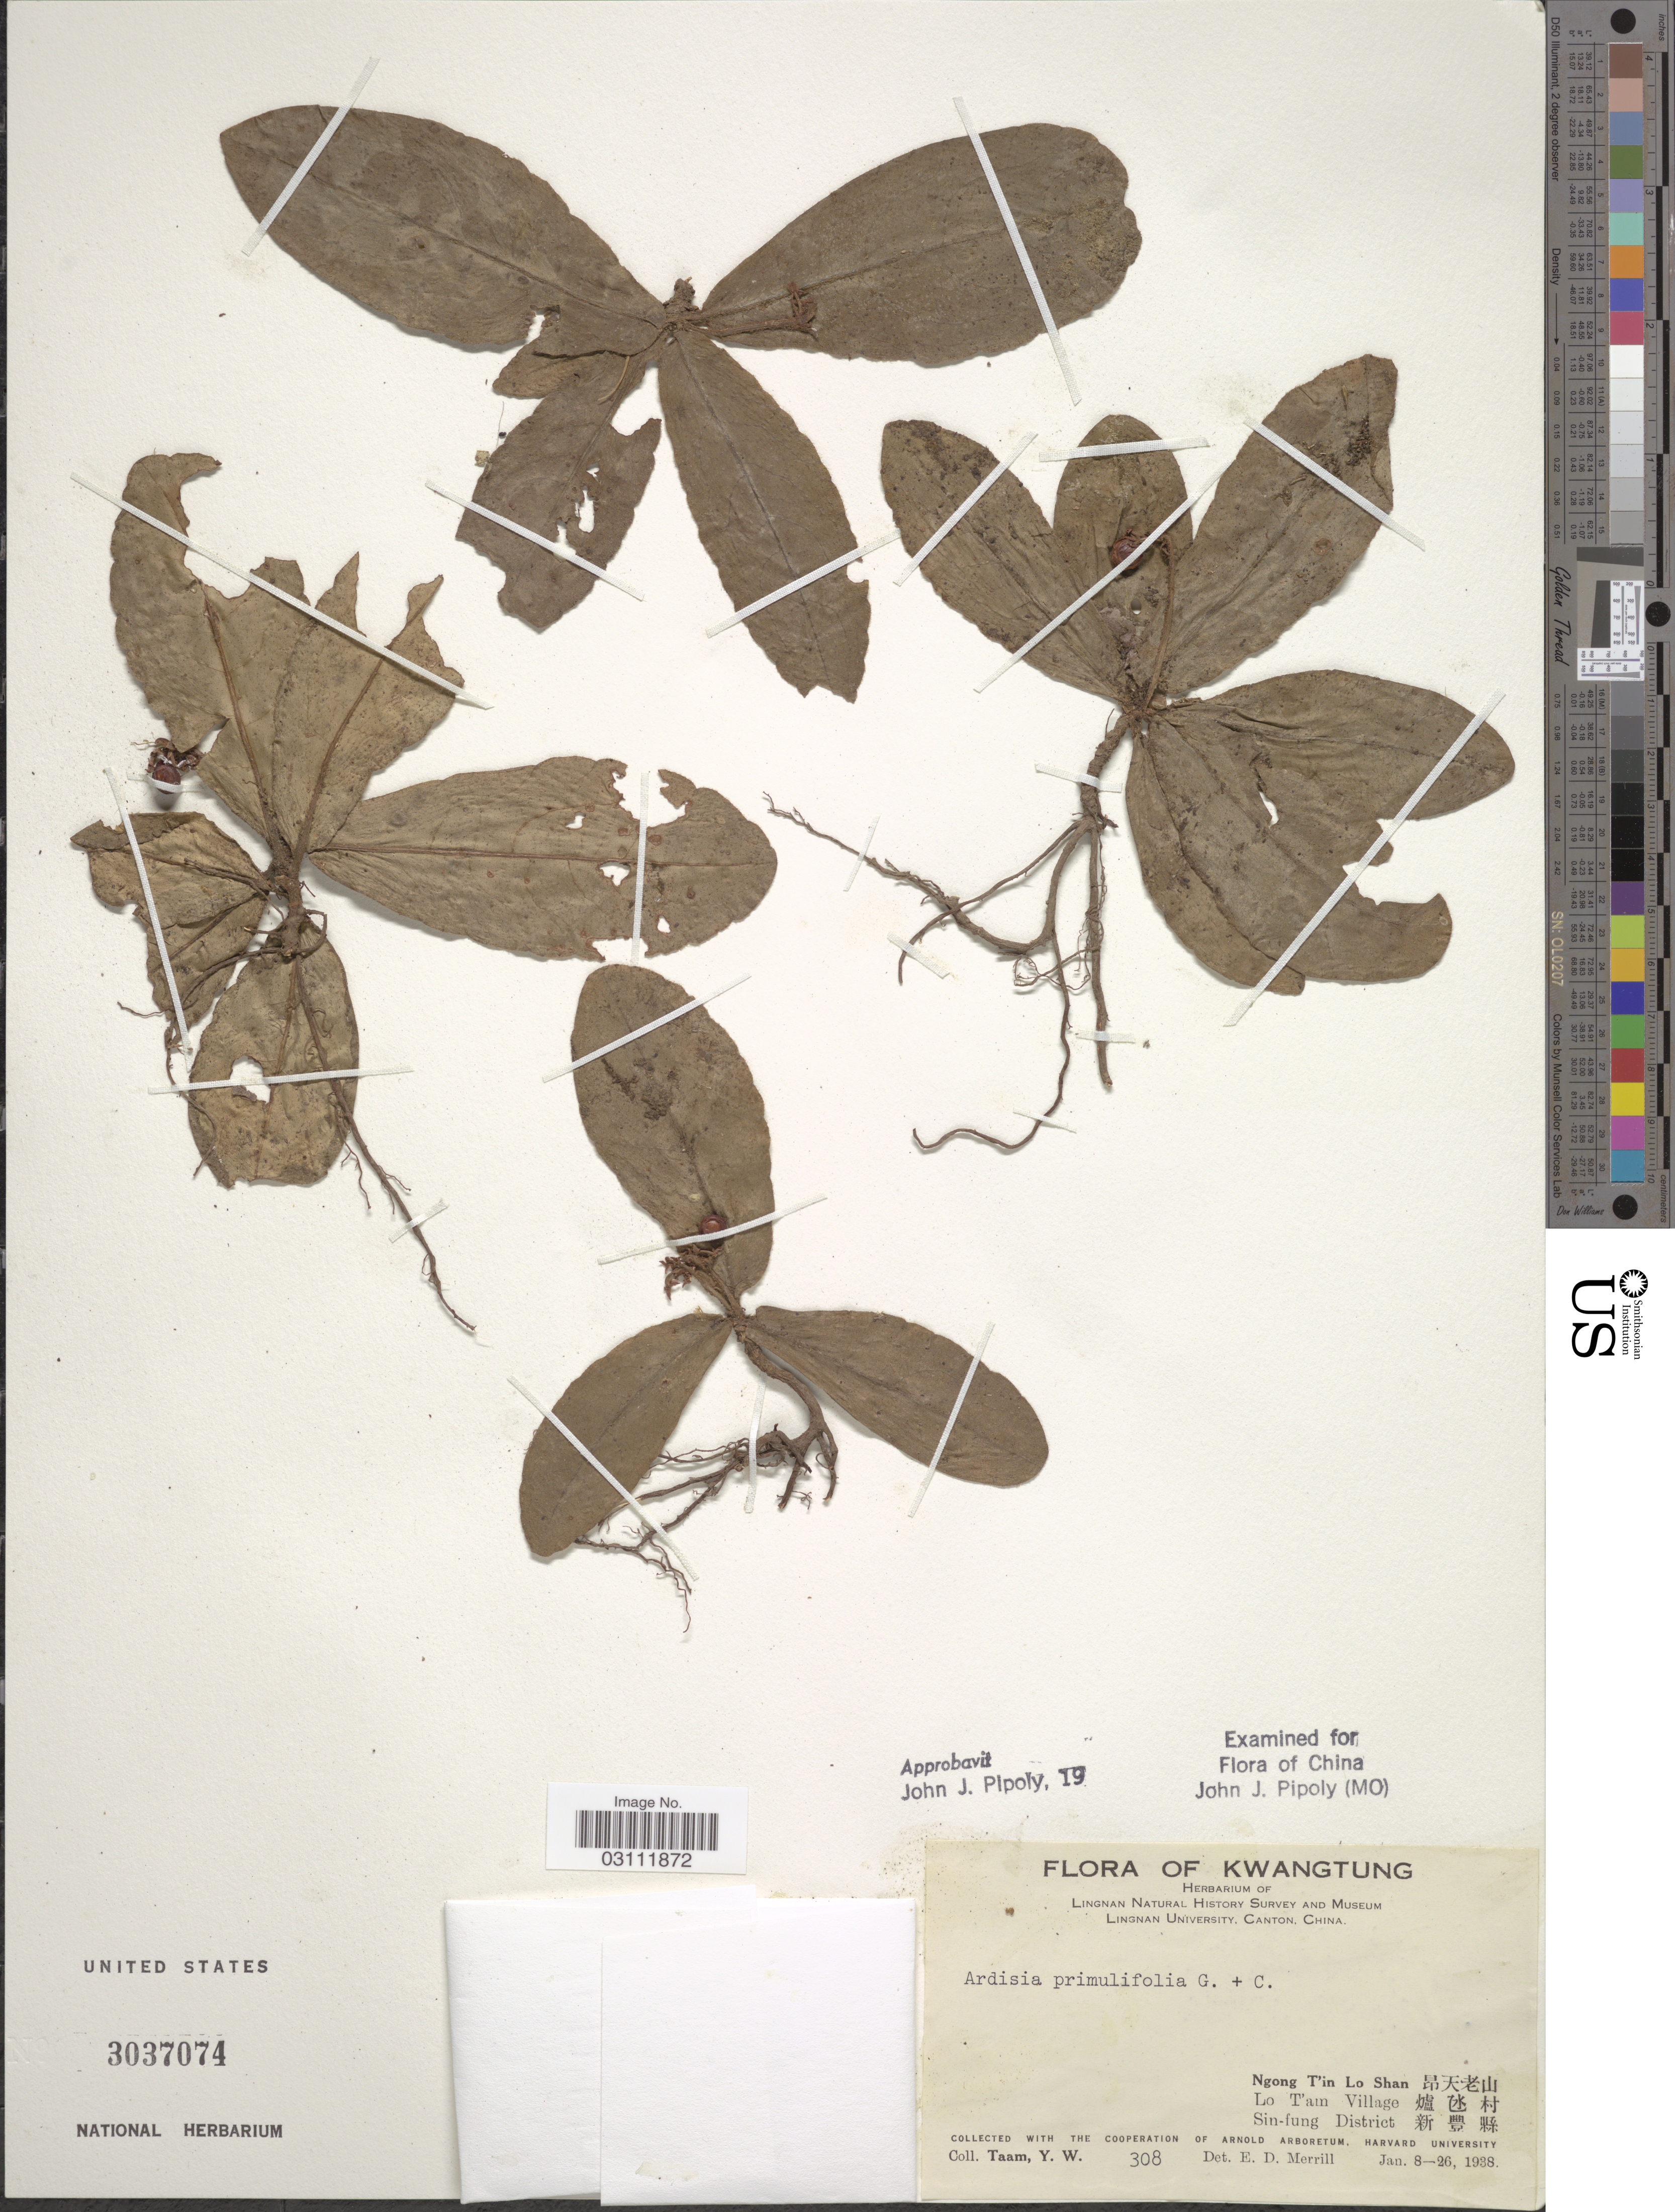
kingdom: Plantae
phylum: Tracheophyta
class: Magnoliopsida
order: Ericales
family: Primulaceae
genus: Ardisia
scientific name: Ardisia primulifolia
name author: Gardner & Champ.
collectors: Y. W. Taam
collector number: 308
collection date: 1938-01-08/1938-01-26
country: China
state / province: Guangdong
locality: Kwangtung. Ngong T'in Lo Shan. Lo T'am Village. Sin-fung District.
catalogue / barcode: US 3037074